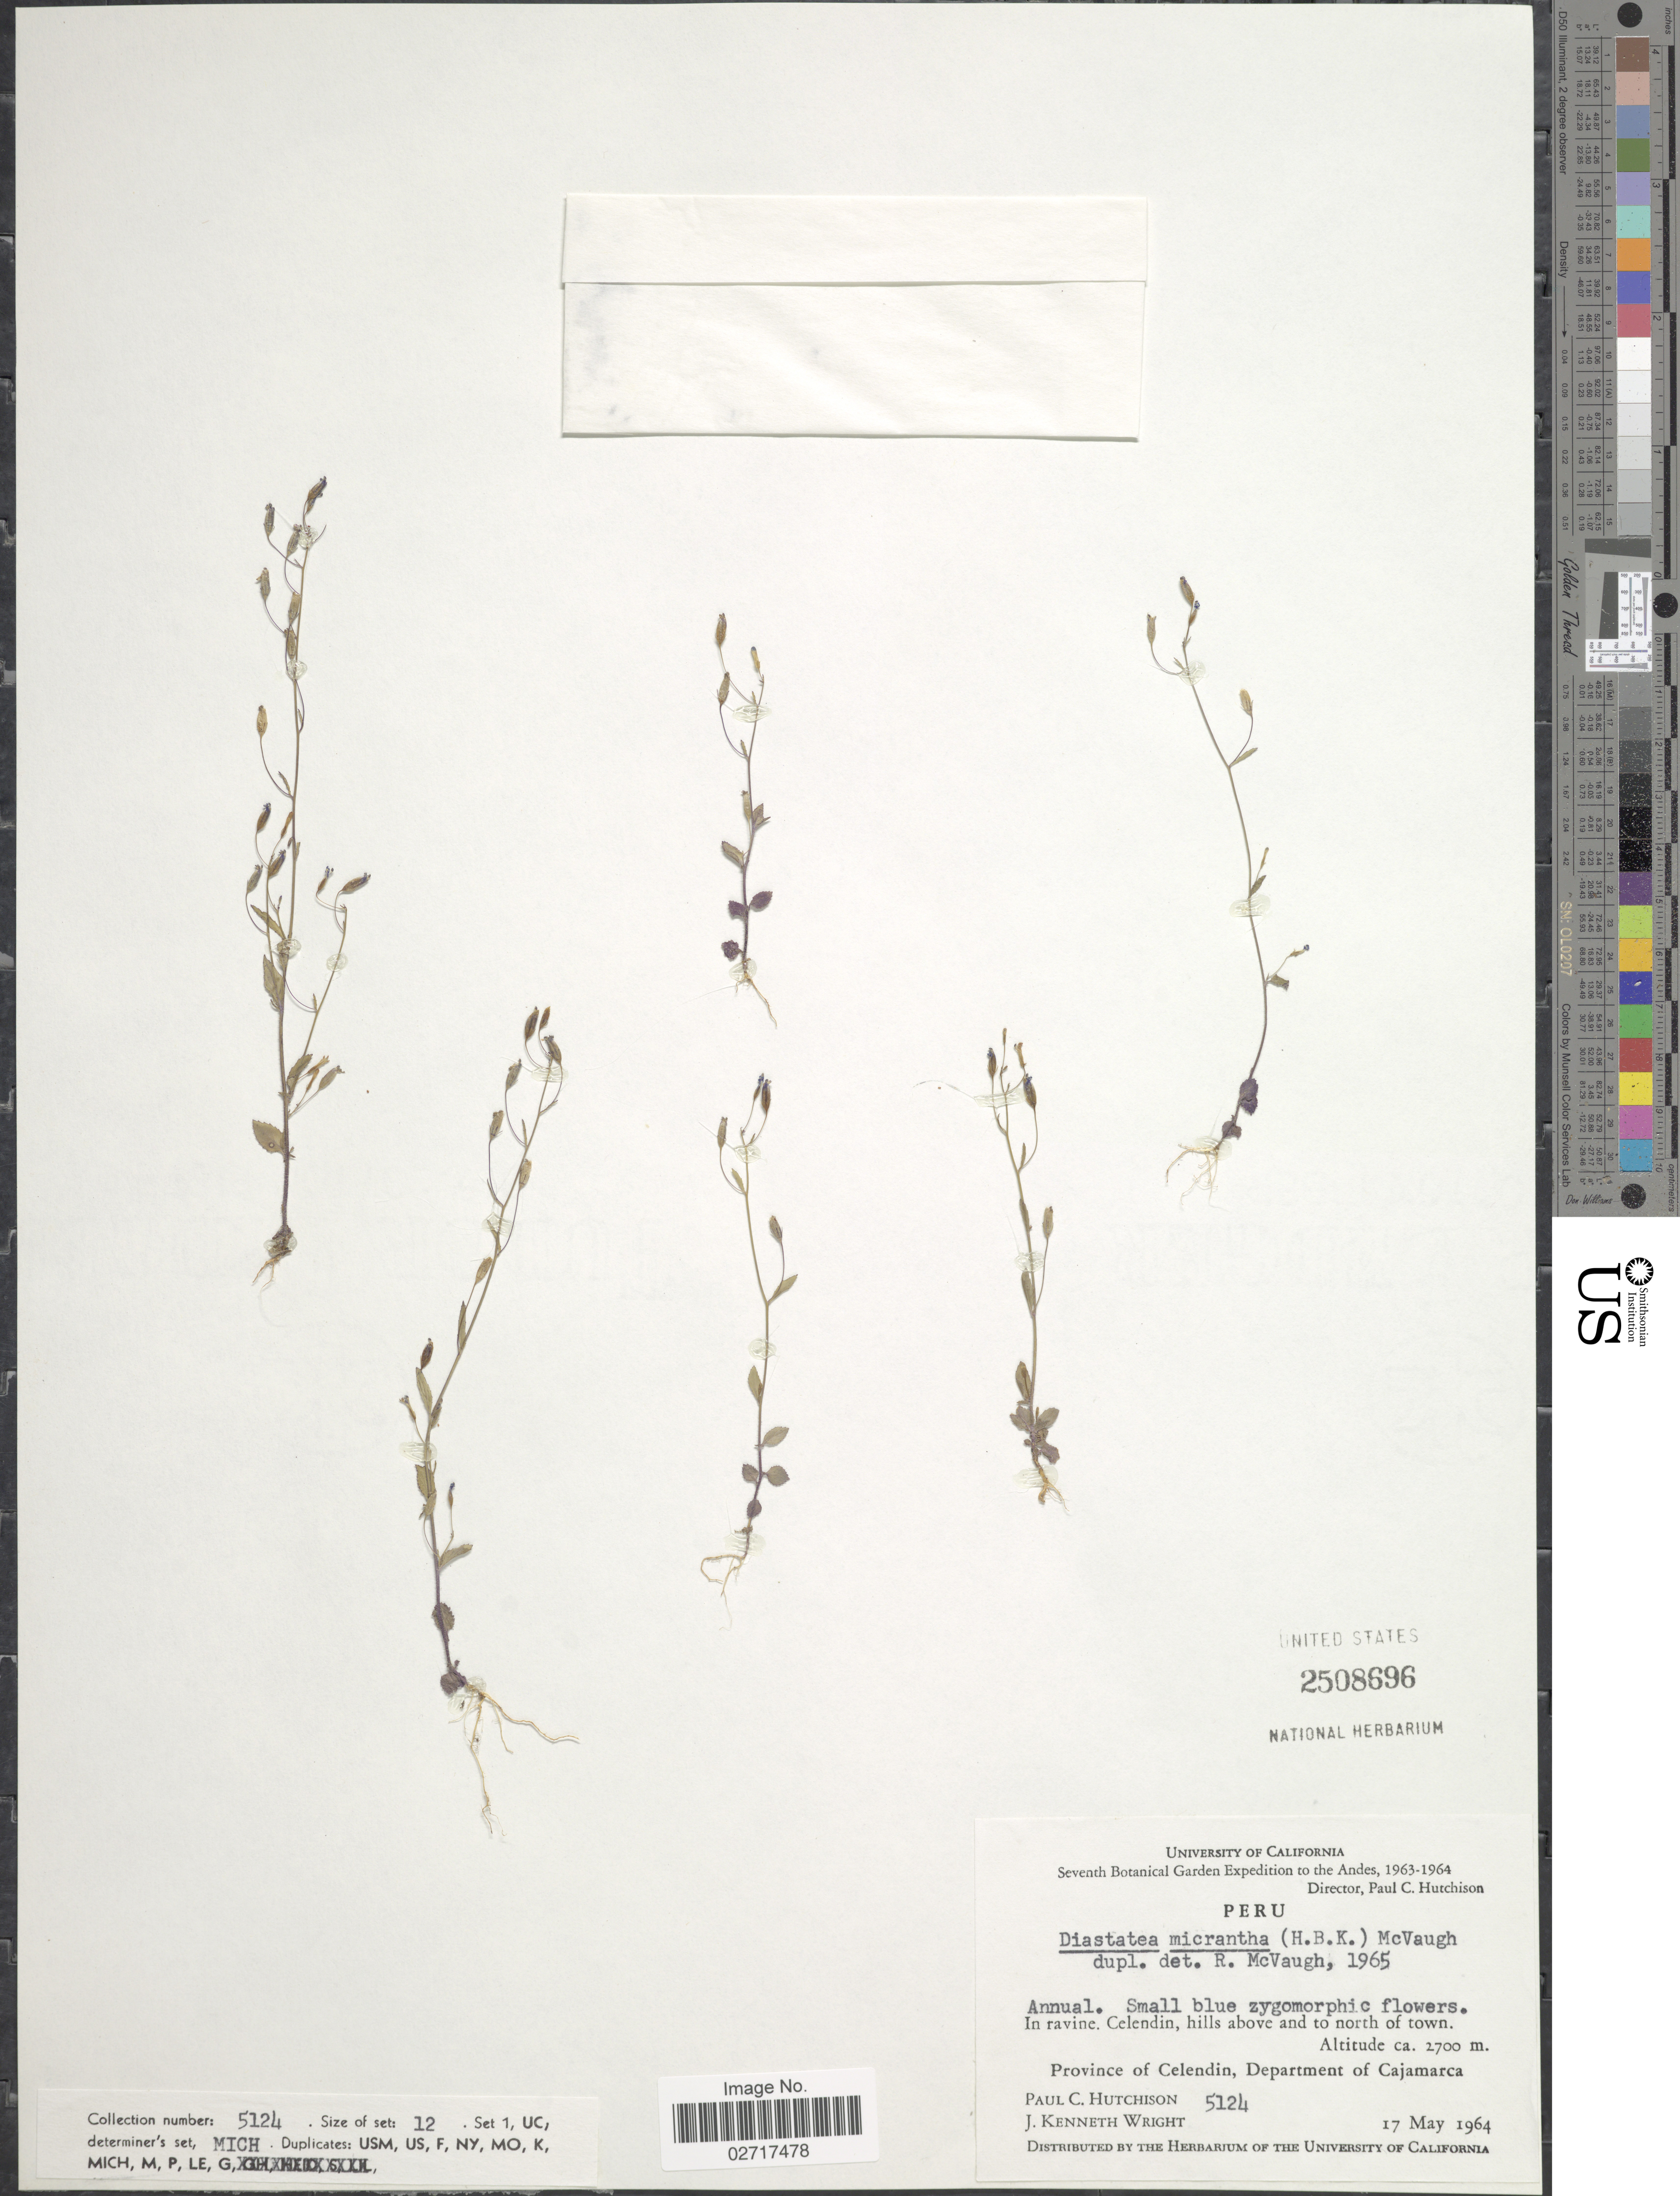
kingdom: Plantae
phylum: Tracheophyta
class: Magnoliopsida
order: Asterales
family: Campanulaceae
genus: Diastatea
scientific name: Diastatea micrantha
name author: (Kunth) McVaugh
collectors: P. C. Hutchison & J. K. Wright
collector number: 5124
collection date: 1964-05-17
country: Peru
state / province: Cajamarca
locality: The Andes. In ravine. Celendin, hills above and to north of town. Province of Celendin, Department of Cajamarca.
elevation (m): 2700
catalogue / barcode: US 2508696